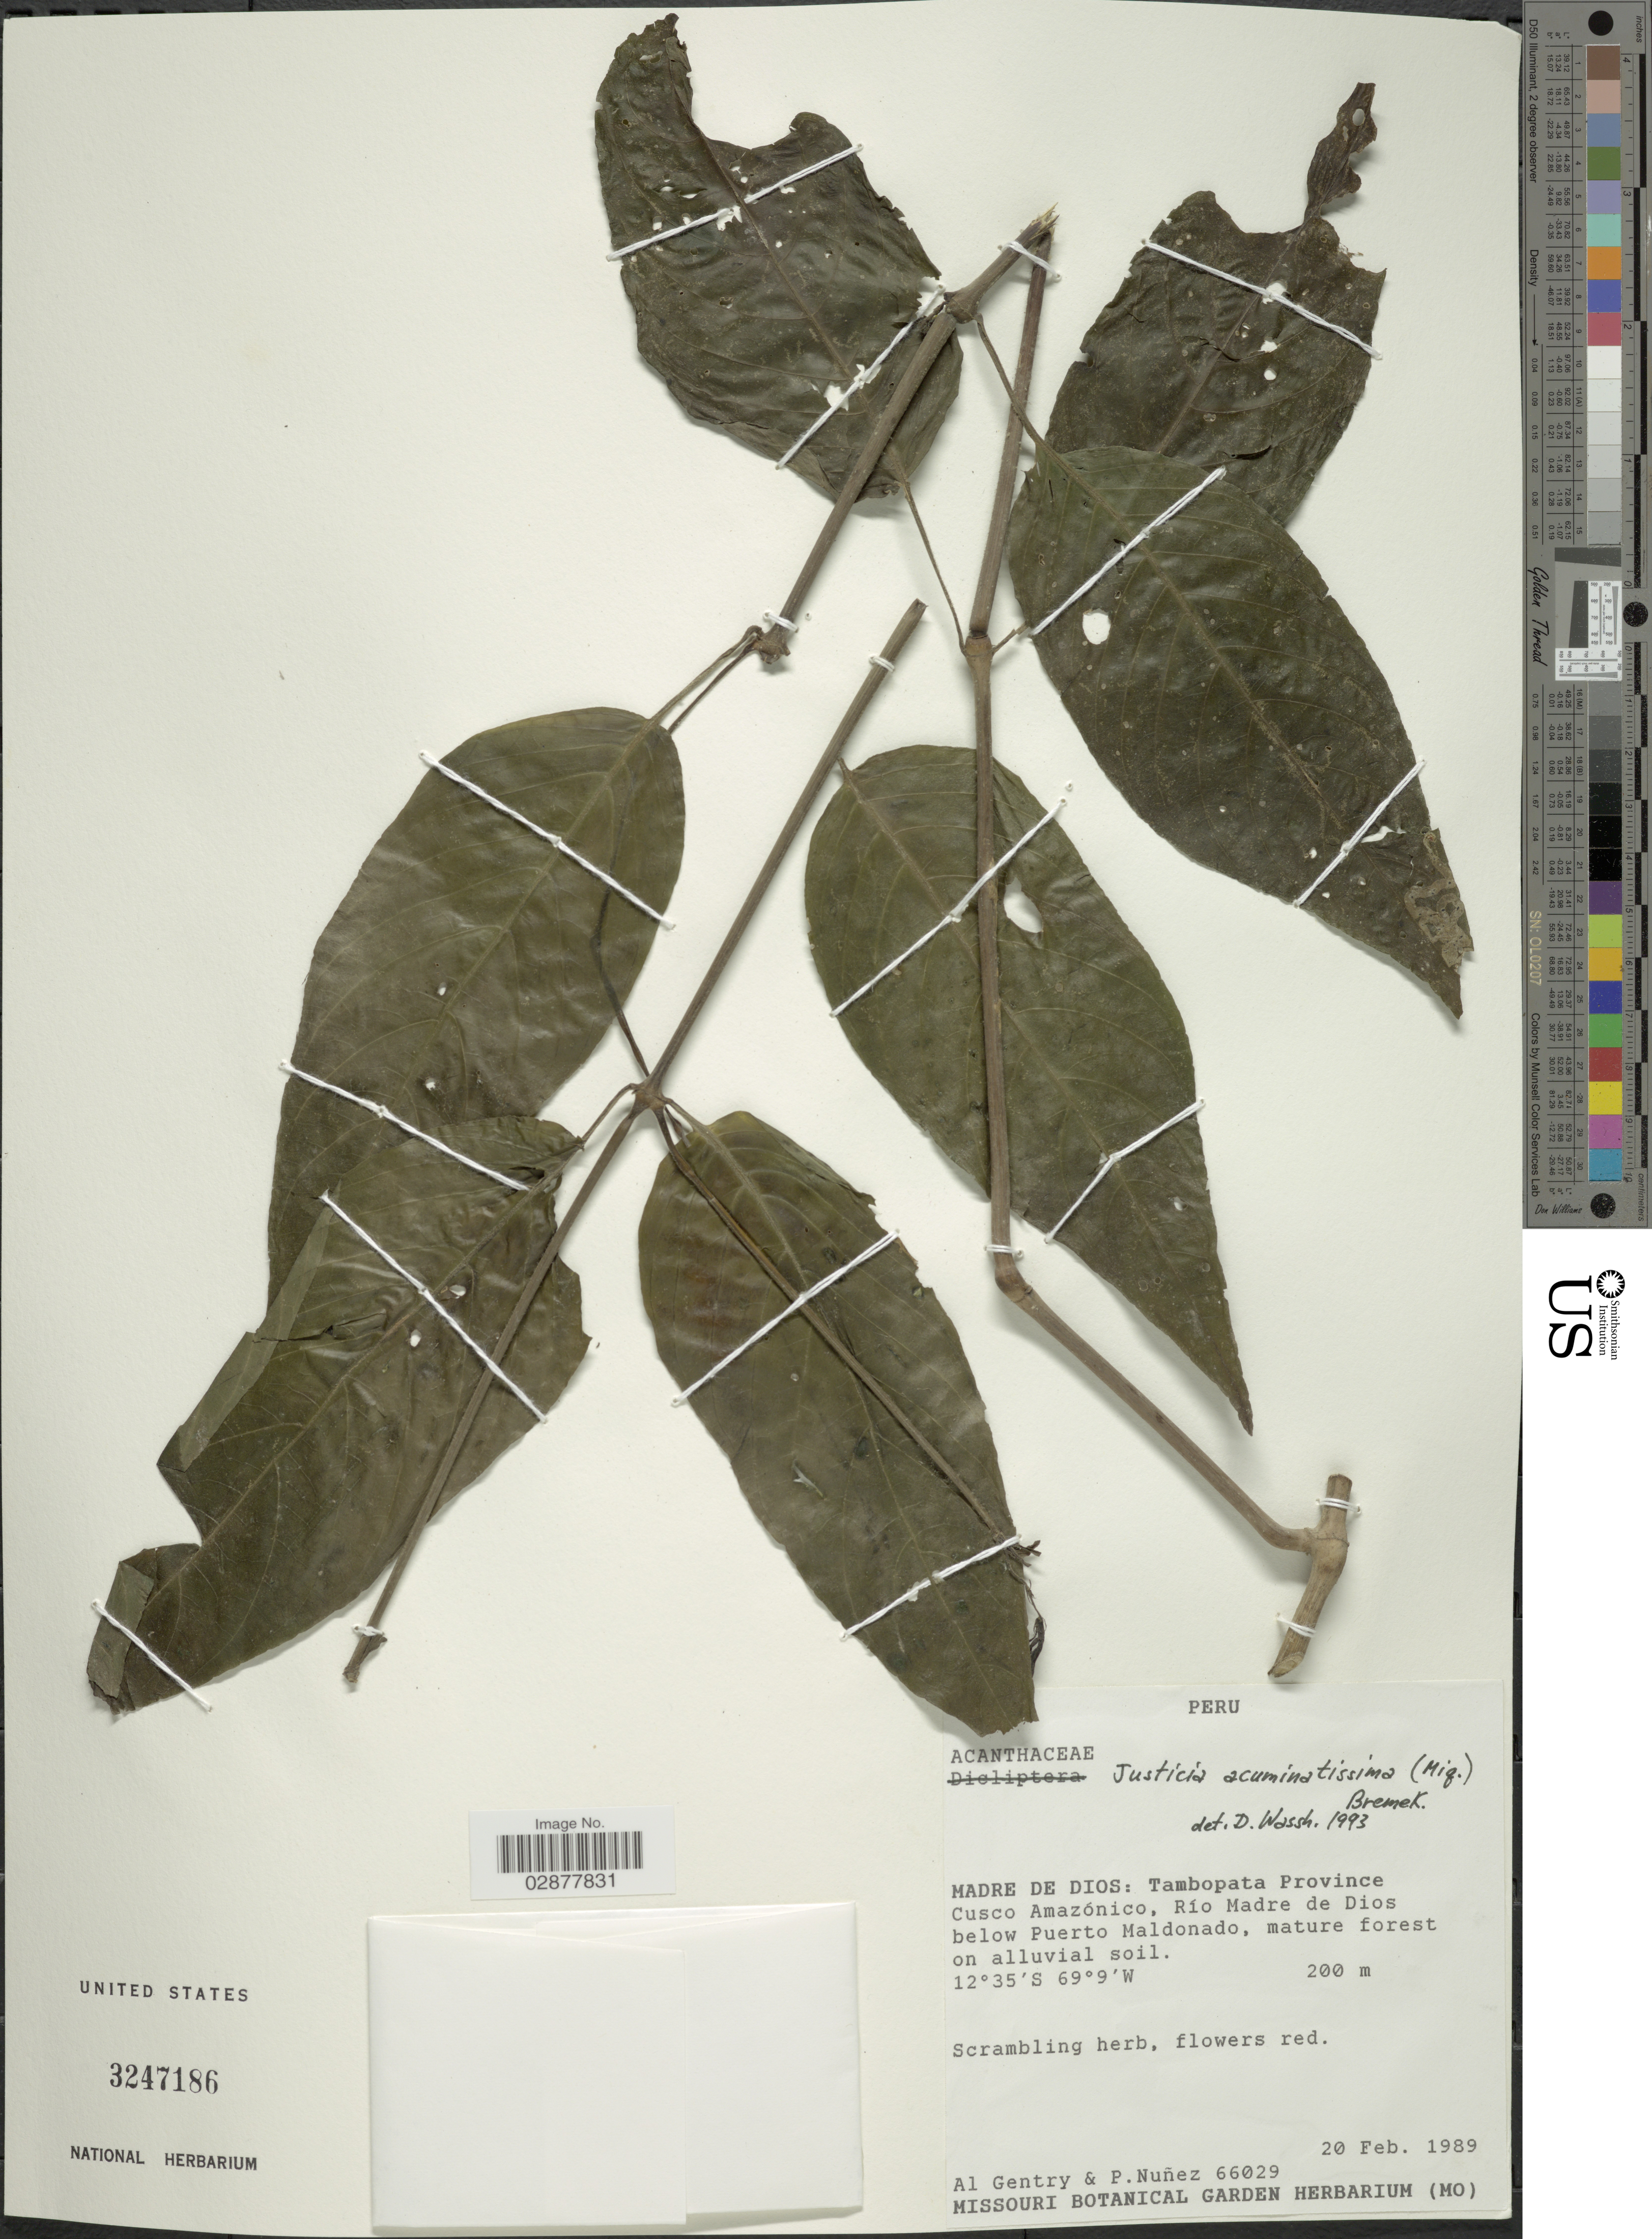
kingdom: Plantae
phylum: Tracheophyta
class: Magnoliopsida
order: Lamiales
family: Acanthaceae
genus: Justicia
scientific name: Justicia calycina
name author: (Nees) V.A.W. Graham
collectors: A. H. Gentry & P. Nuñez V.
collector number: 66029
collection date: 1989-02-20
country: Peru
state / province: Madre de Dios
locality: Tambopata Province. Cusco Amazónico, Río Madre de Dios below Puerto Maldonado.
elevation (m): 200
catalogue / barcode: US 3247186